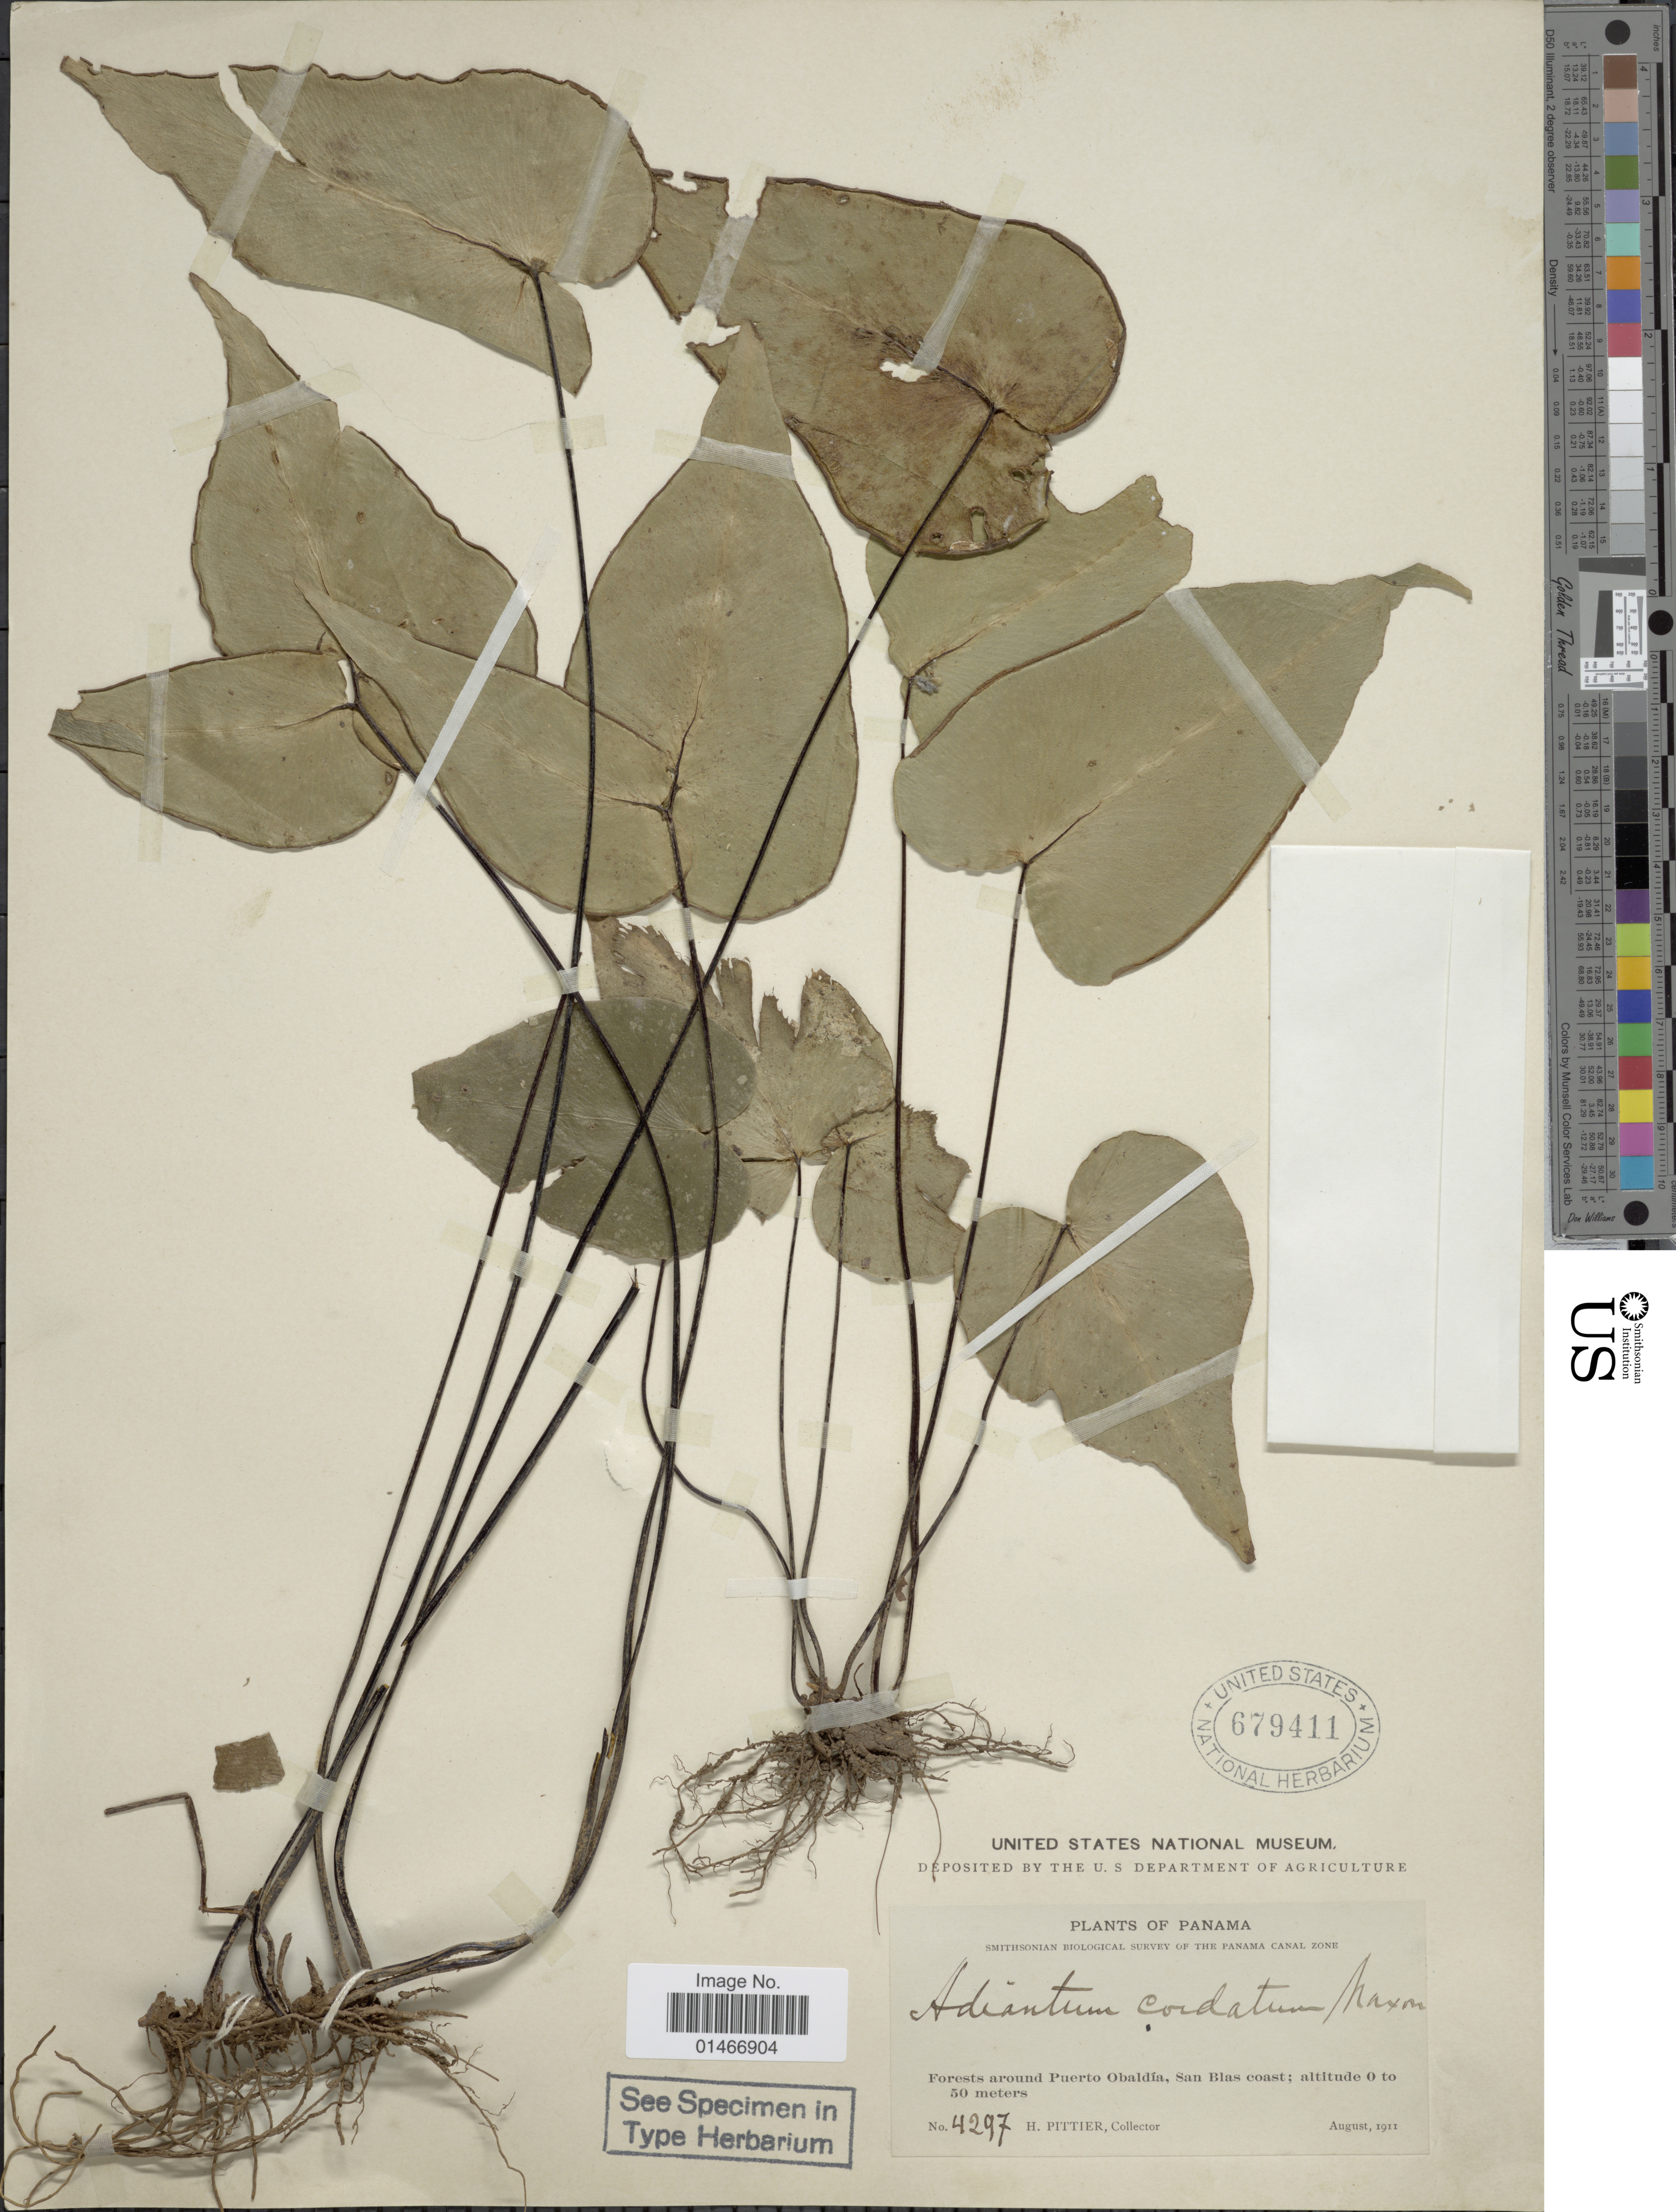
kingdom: Plantae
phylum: Tracheophyta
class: Polypodiopsida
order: Polypodiales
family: Pteridaceae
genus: Adiantum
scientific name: Adiantum cordatum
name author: Maxon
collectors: H. F. Pittier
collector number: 4297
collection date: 1911-08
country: Panama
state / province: Panamá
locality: Puerto Obaldia, San Blas coast.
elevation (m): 0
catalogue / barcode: US 679411